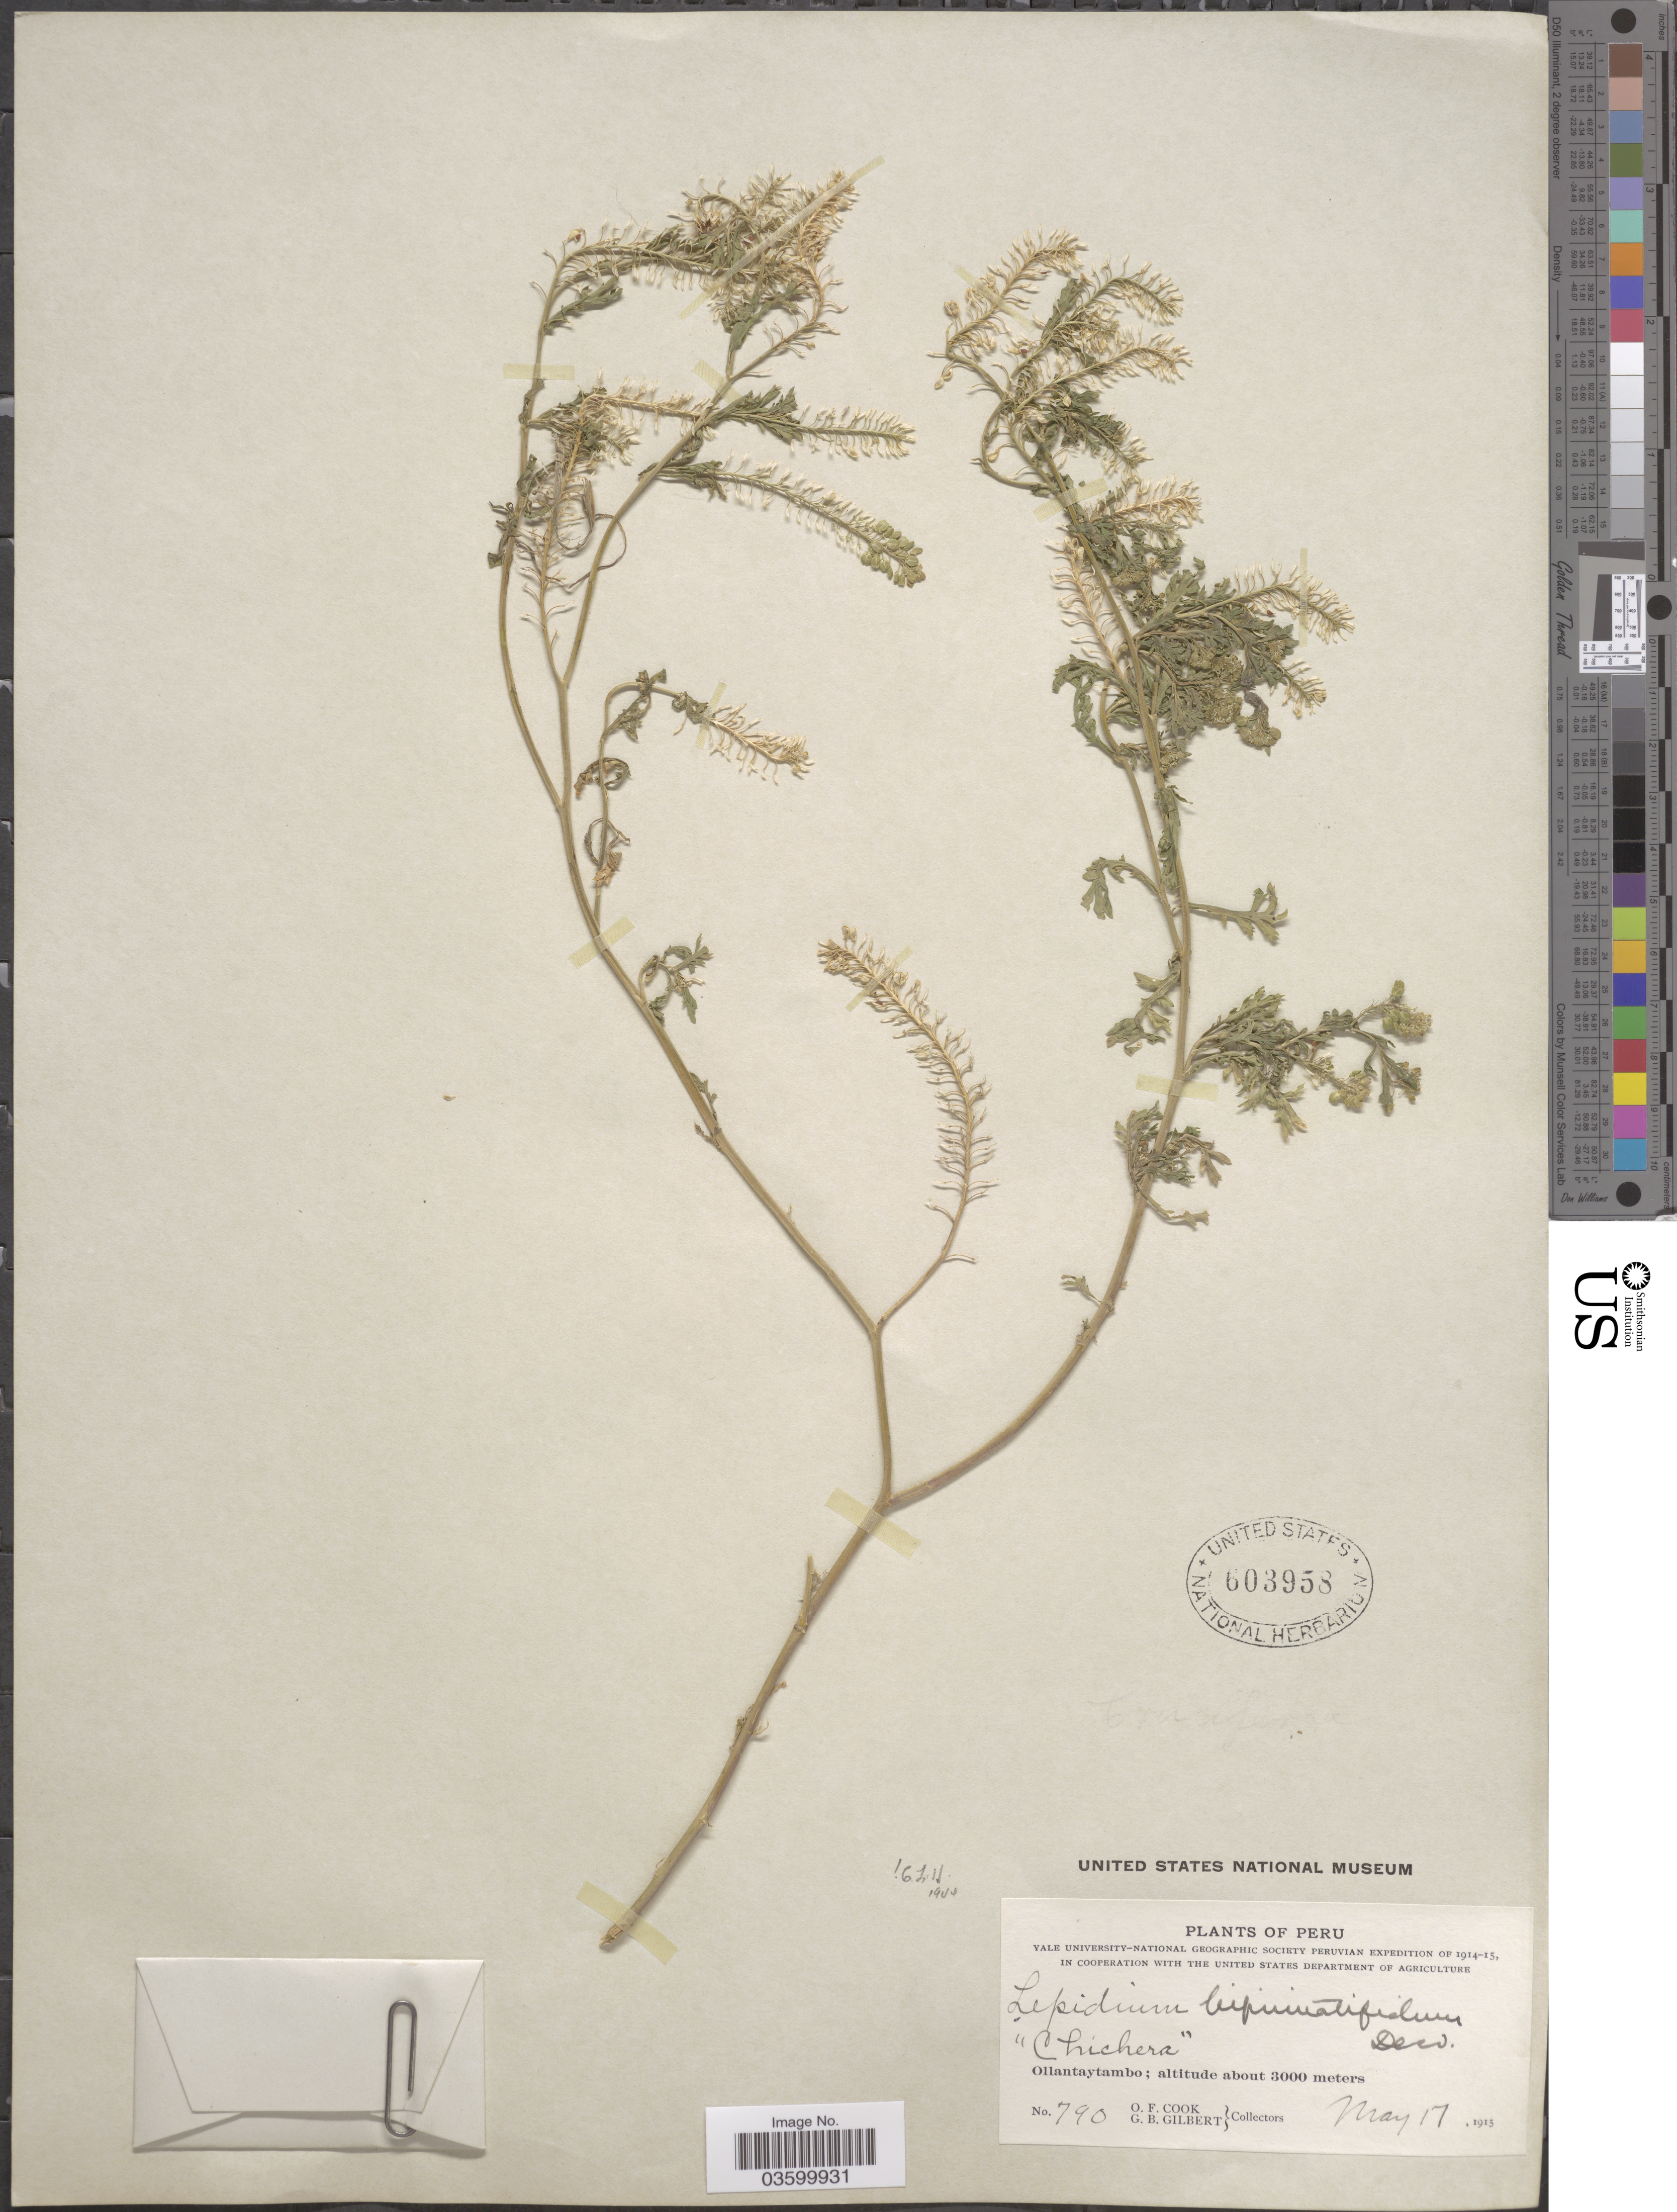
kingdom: Plantae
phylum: Tracheophyta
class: Magnoliopsida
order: Brassicales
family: Brassicaceae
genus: Lepidium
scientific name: Lepidium bipinnatifidum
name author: Desv.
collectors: O. F. Cook & G. B. Gilbert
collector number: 790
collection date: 1915-05-17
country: Peru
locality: Ollantaytambo.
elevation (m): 3000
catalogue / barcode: US 603958